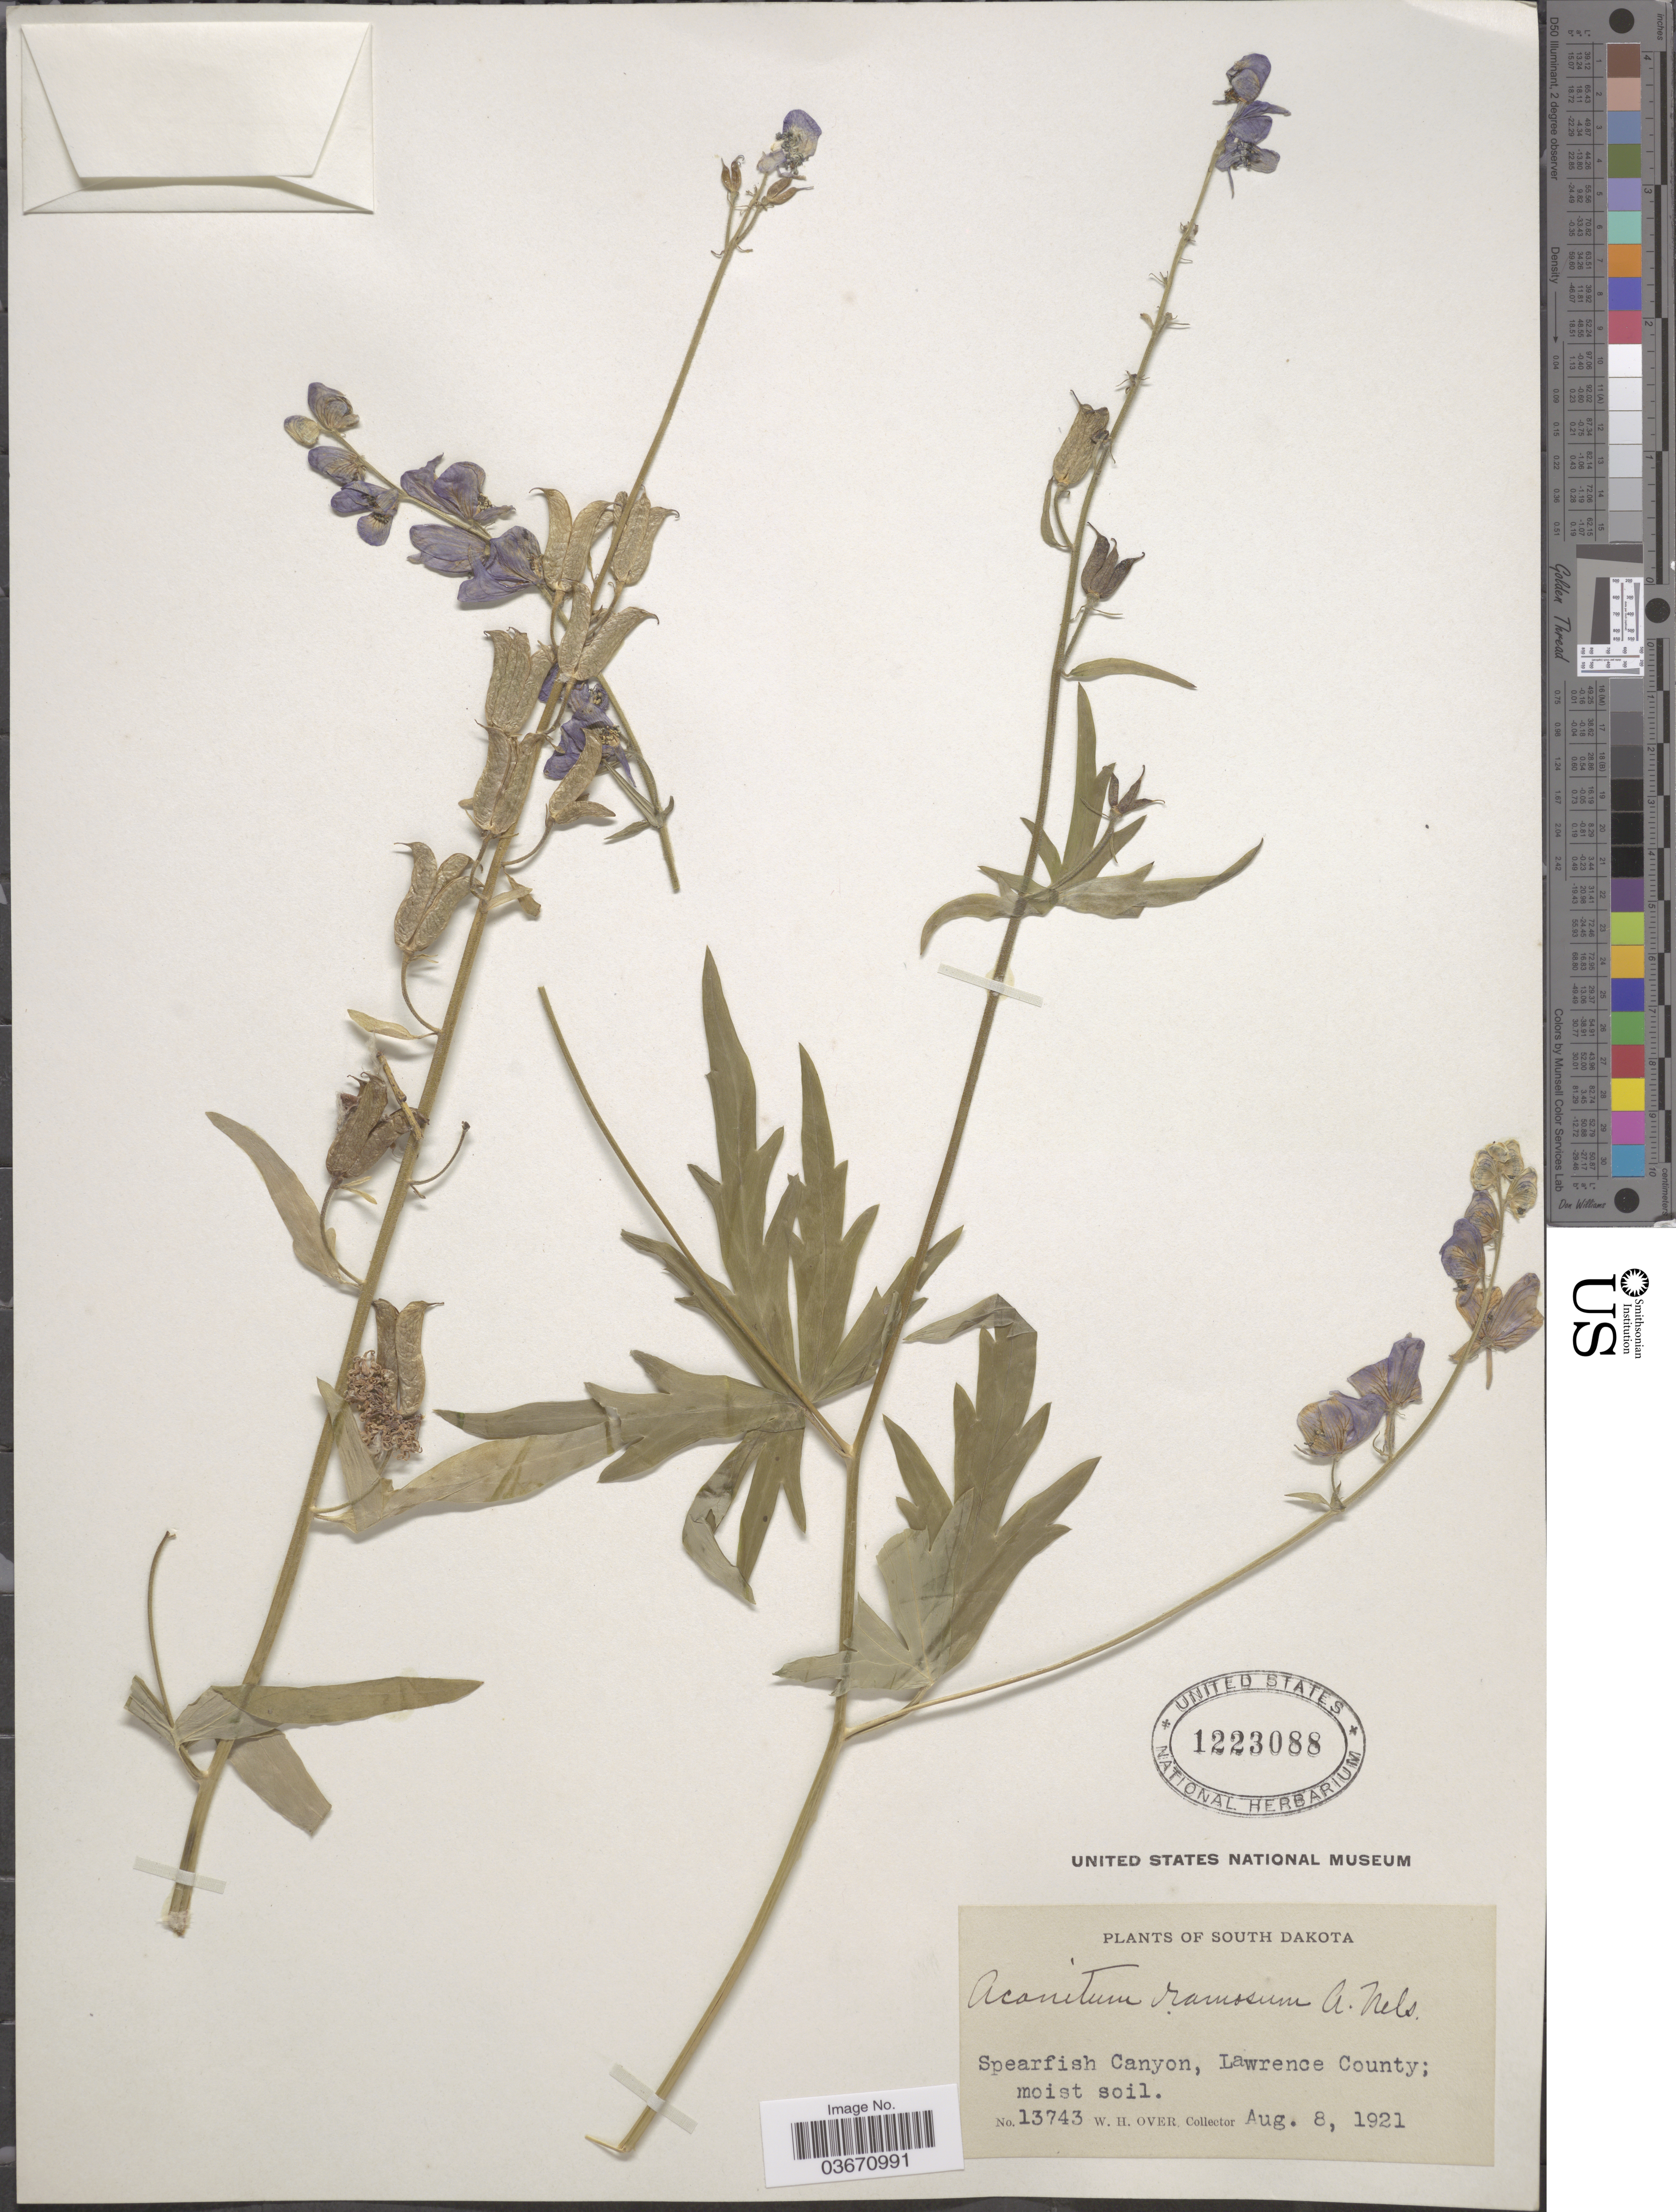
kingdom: Plantae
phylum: Tracheophyta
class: Magnoliopsida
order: Ranunculales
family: Ranunculaceae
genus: Aconitum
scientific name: Aconitum ramosum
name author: A. Nelson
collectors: W. Over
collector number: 13743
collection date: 1921-08-08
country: United States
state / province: South Dakota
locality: Spearfish Canyon, Lawrence County.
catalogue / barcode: US 1223088